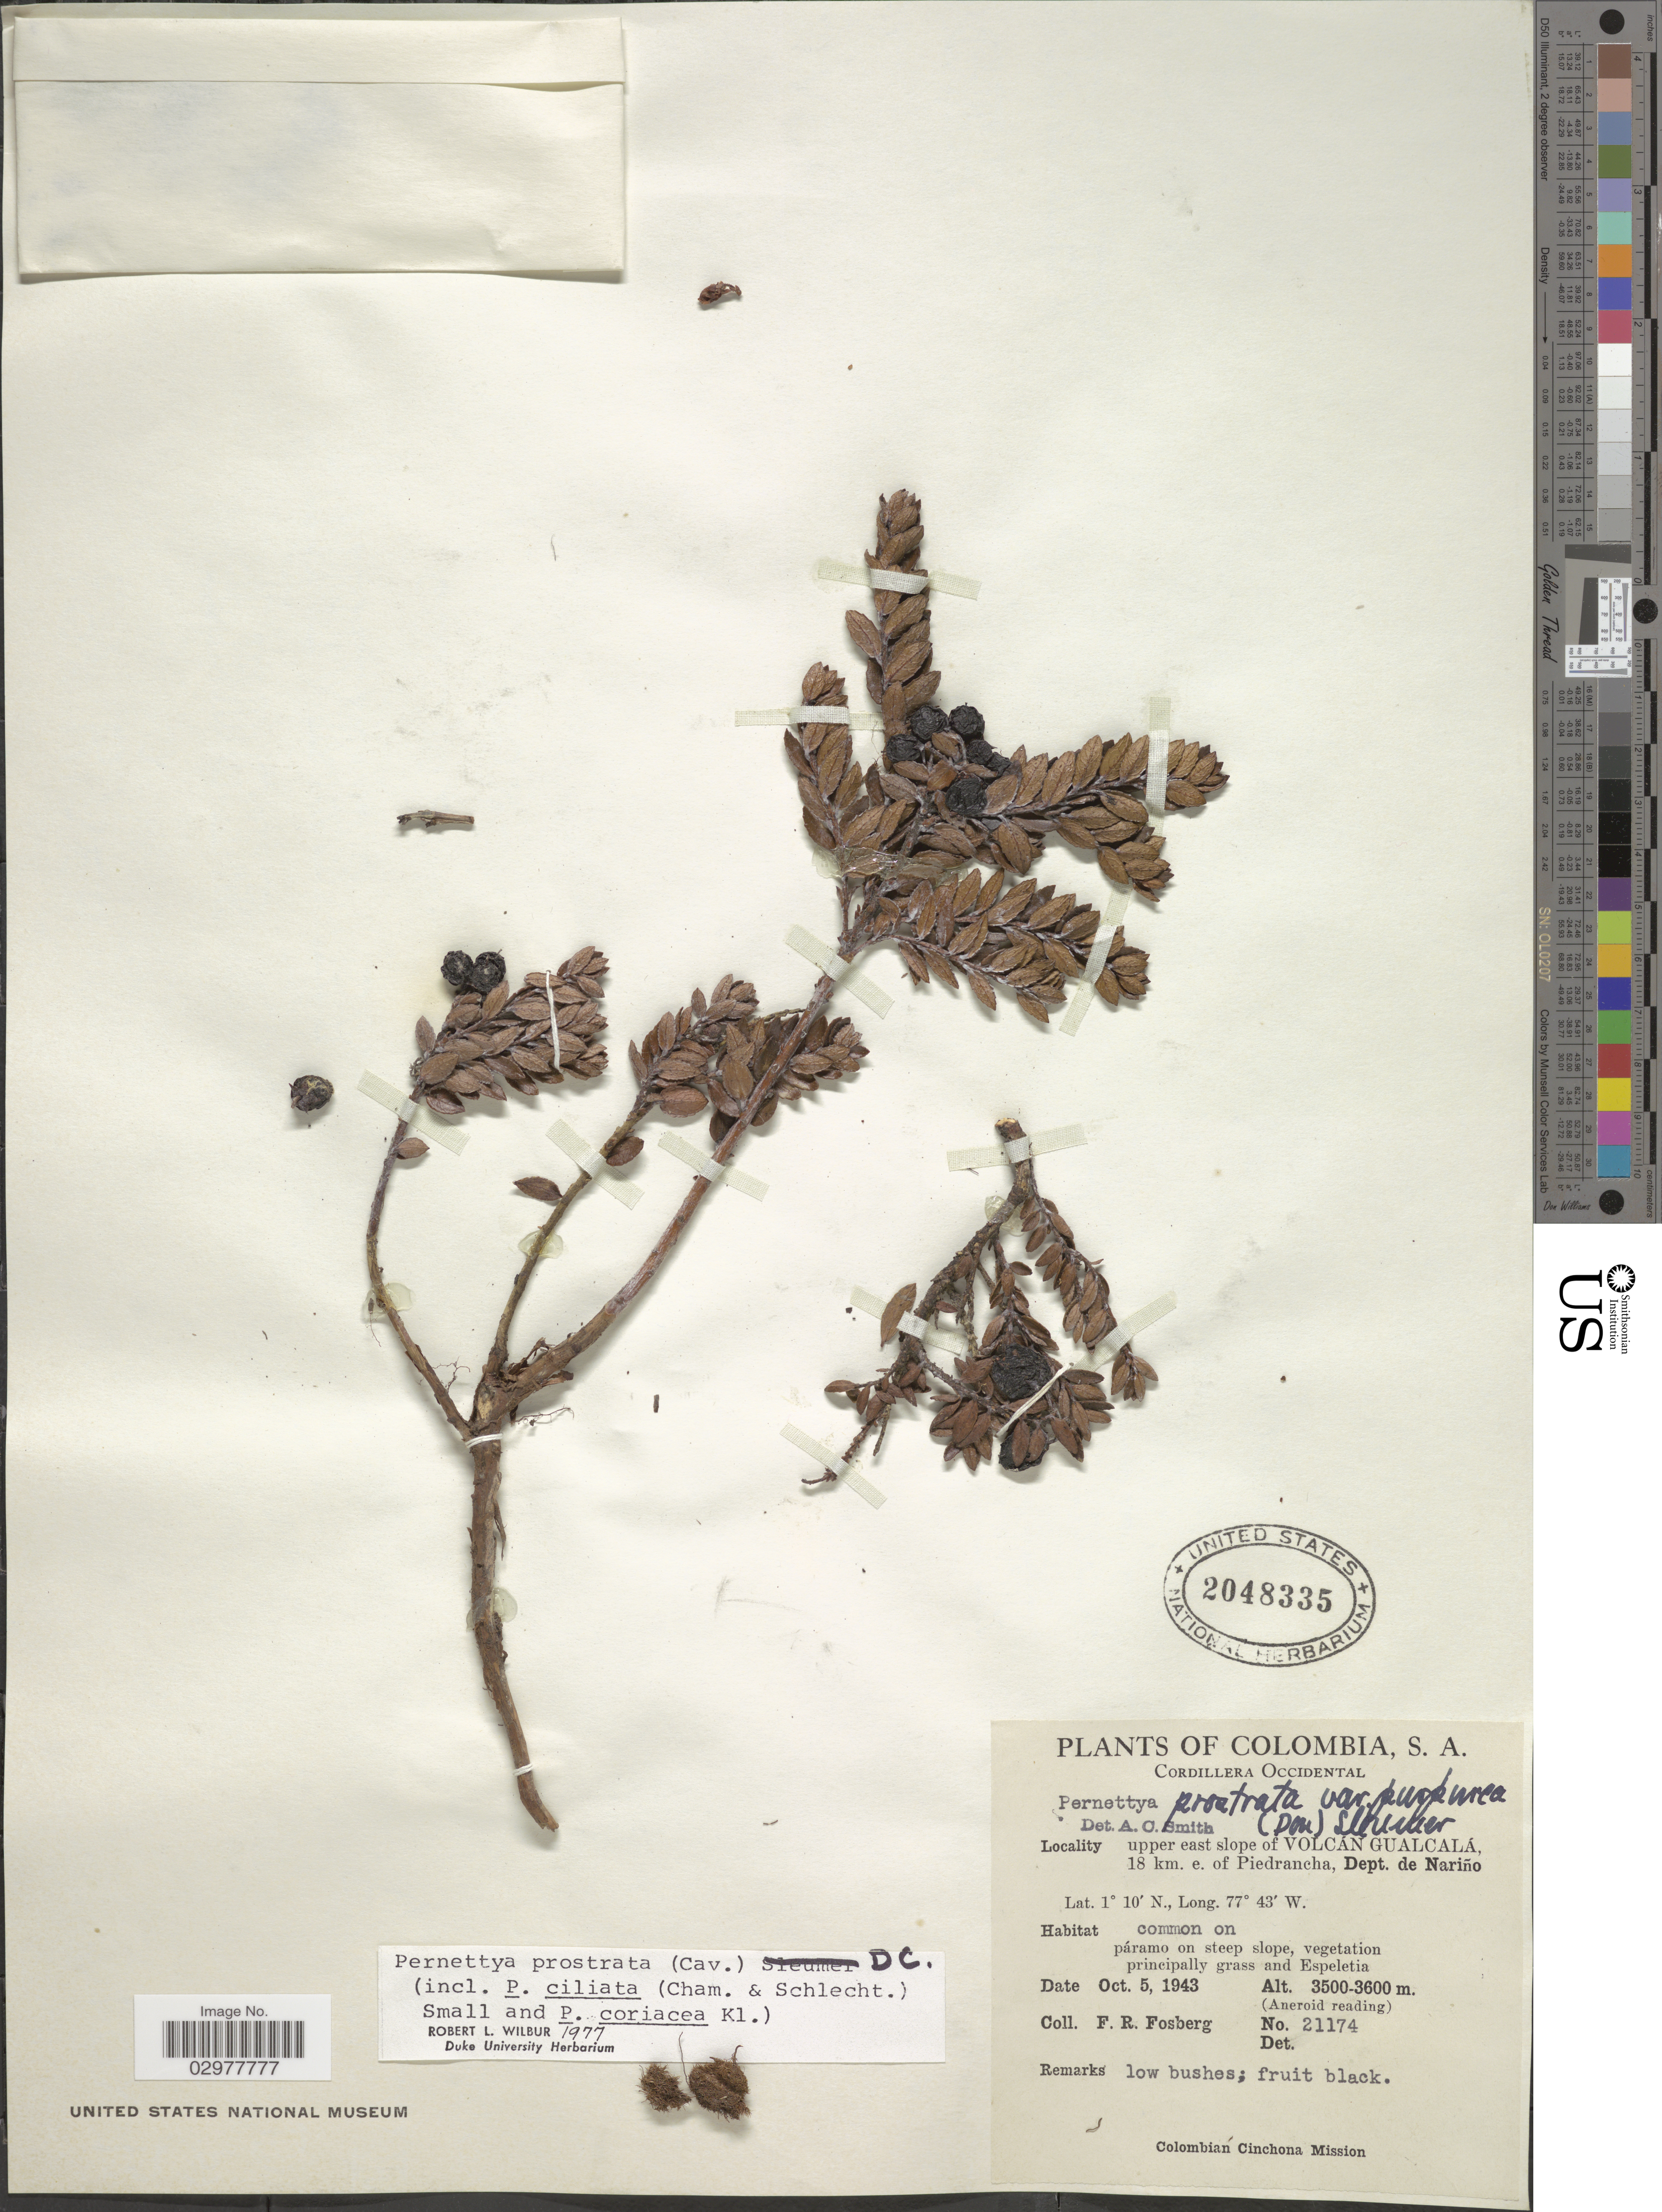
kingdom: Plantae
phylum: Tracheophyta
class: Magnoliopsida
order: Ericales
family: Ericaceae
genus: Pernettya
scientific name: Pernettya prostrata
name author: (Cav.) DC.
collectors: F. R. Fosberg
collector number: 21174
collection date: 1943-10-05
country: Colombia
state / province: Nariño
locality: Cordillera Occidental, upper east slope of Volcan Gualcalá, 18 km. e. of Piedrancha, Dept. de Nariño.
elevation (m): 3500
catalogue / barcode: US 2048335